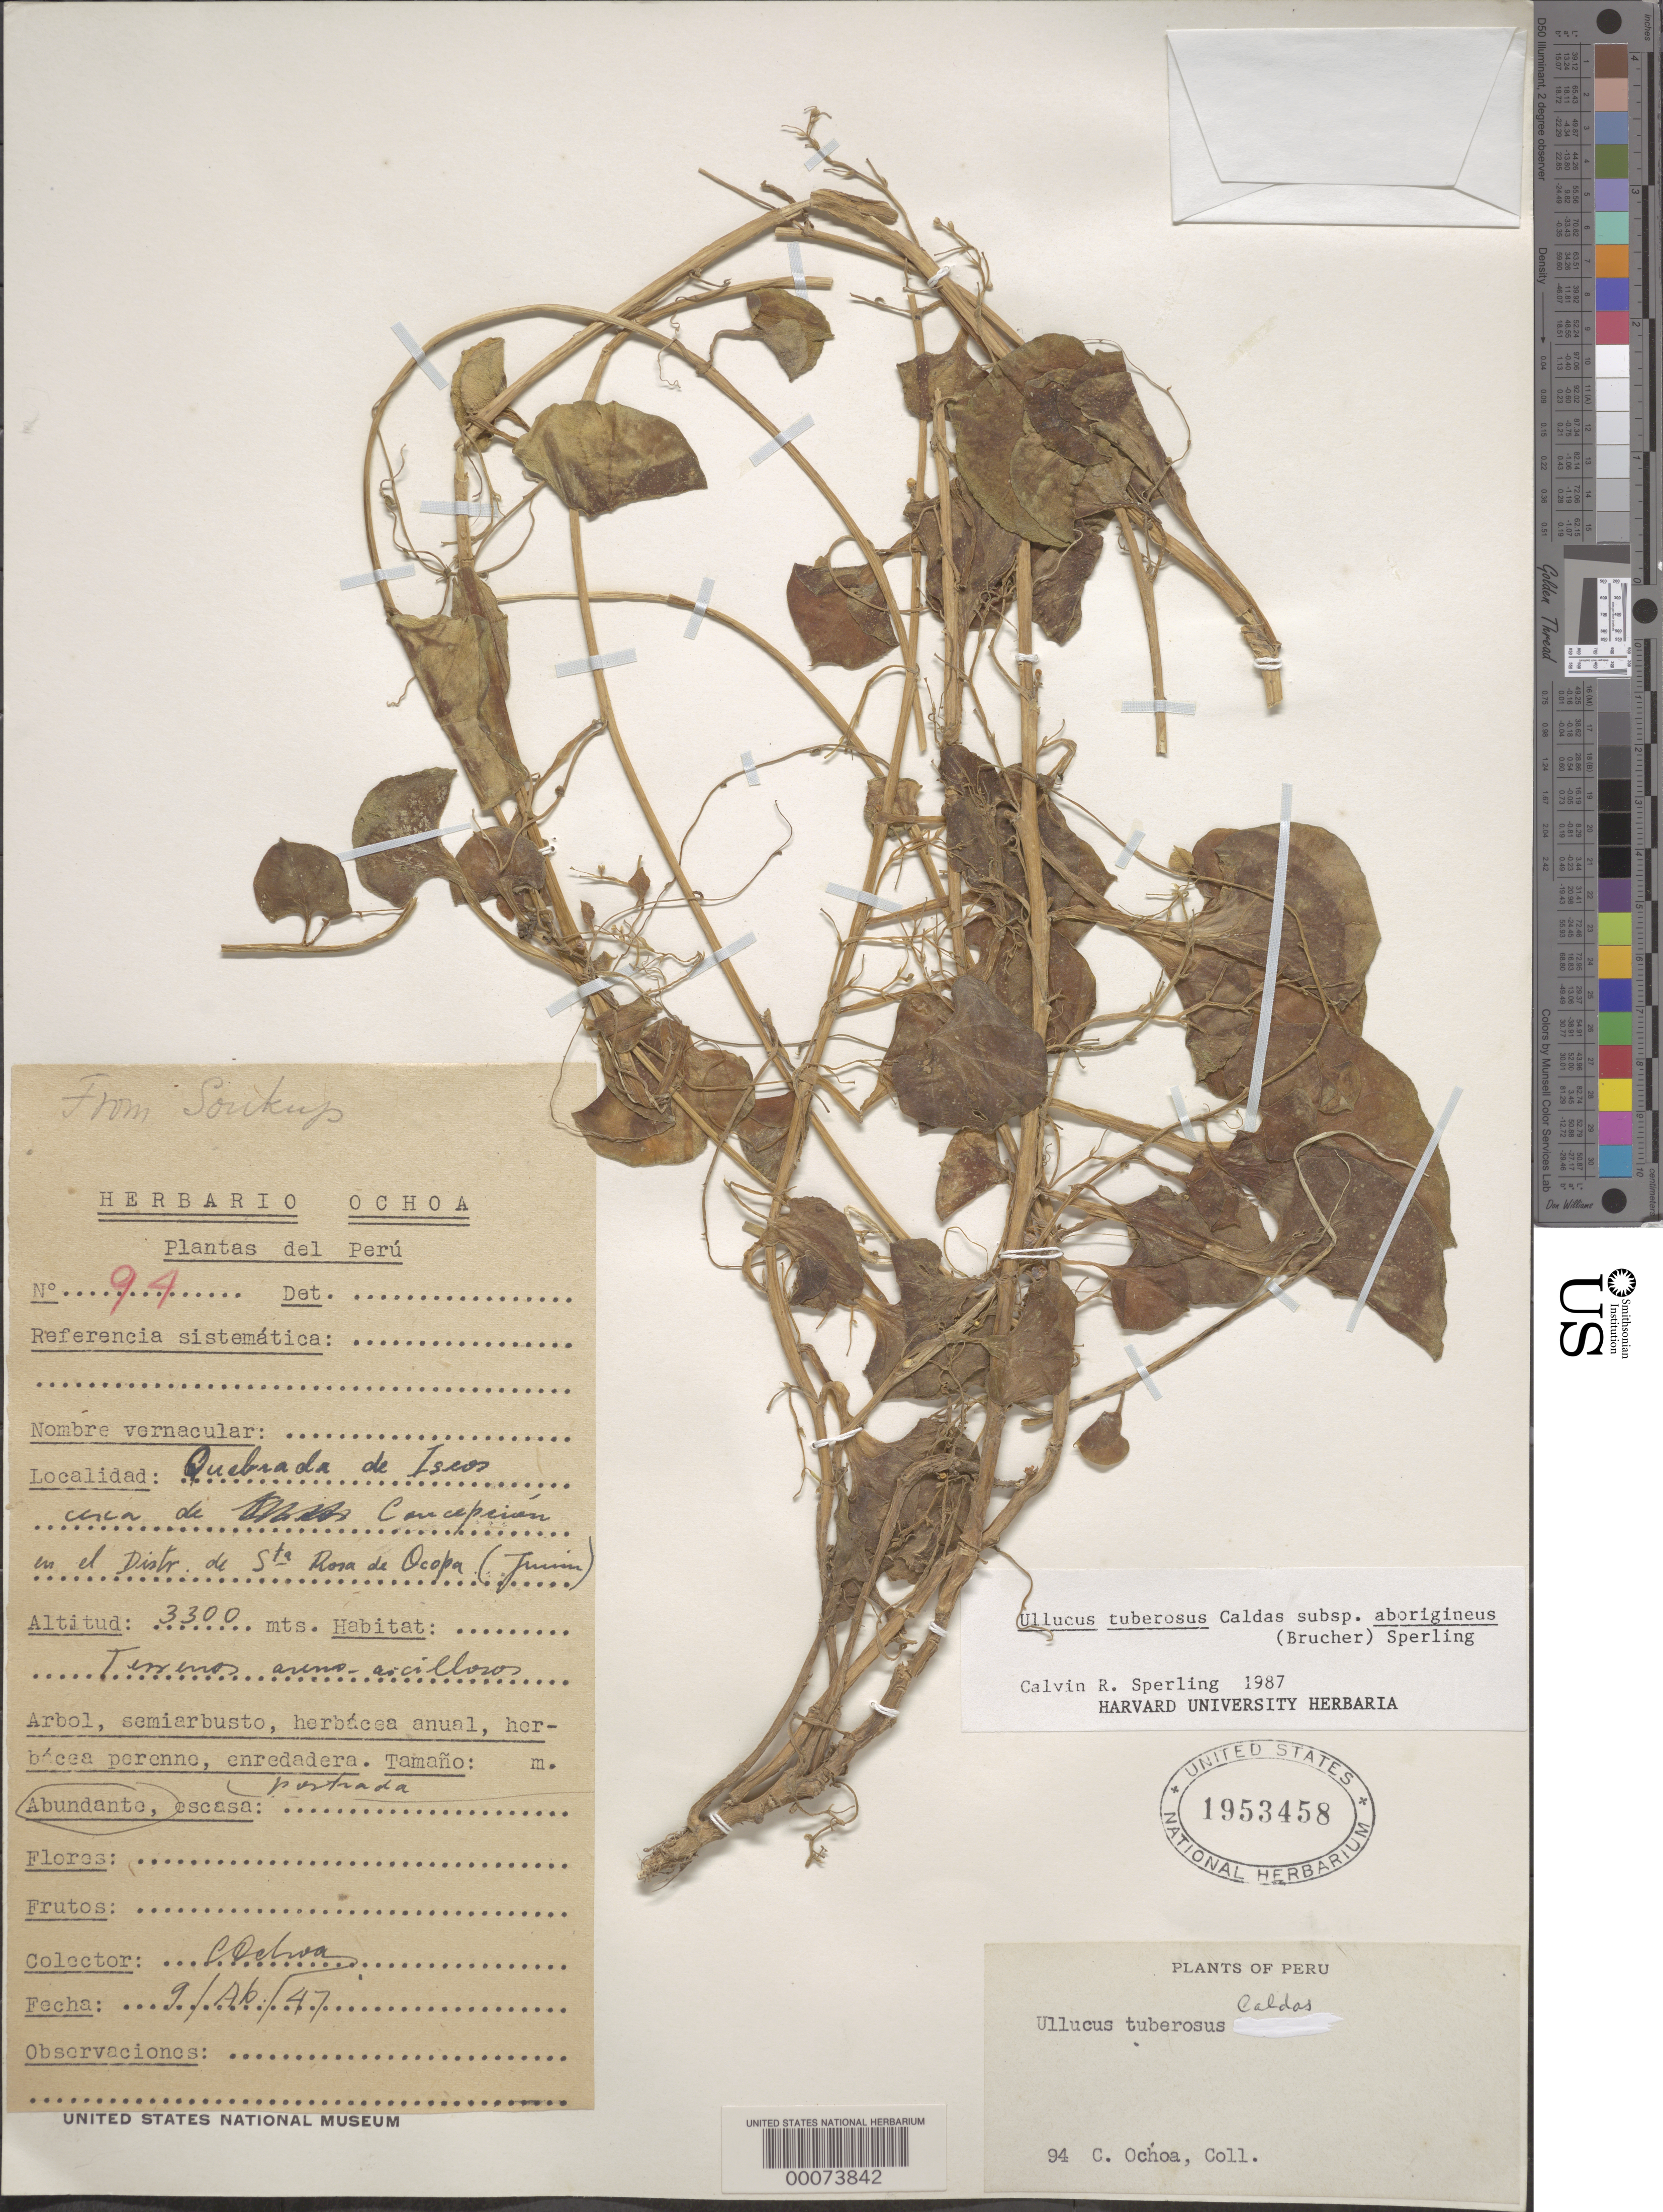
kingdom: Plantae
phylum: Tracheophyta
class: Magnoliopsida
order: Caryophyllales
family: Basellaceae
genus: Ullucus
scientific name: Ullucus tuberosus subsp. aborigineus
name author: (Brucher) Sperling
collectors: C. M. Ochoa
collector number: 94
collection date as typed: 09 Apr 1947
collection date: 1947-04-09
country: Peru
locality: Concepción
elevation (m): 3300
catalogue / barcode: US 1953458